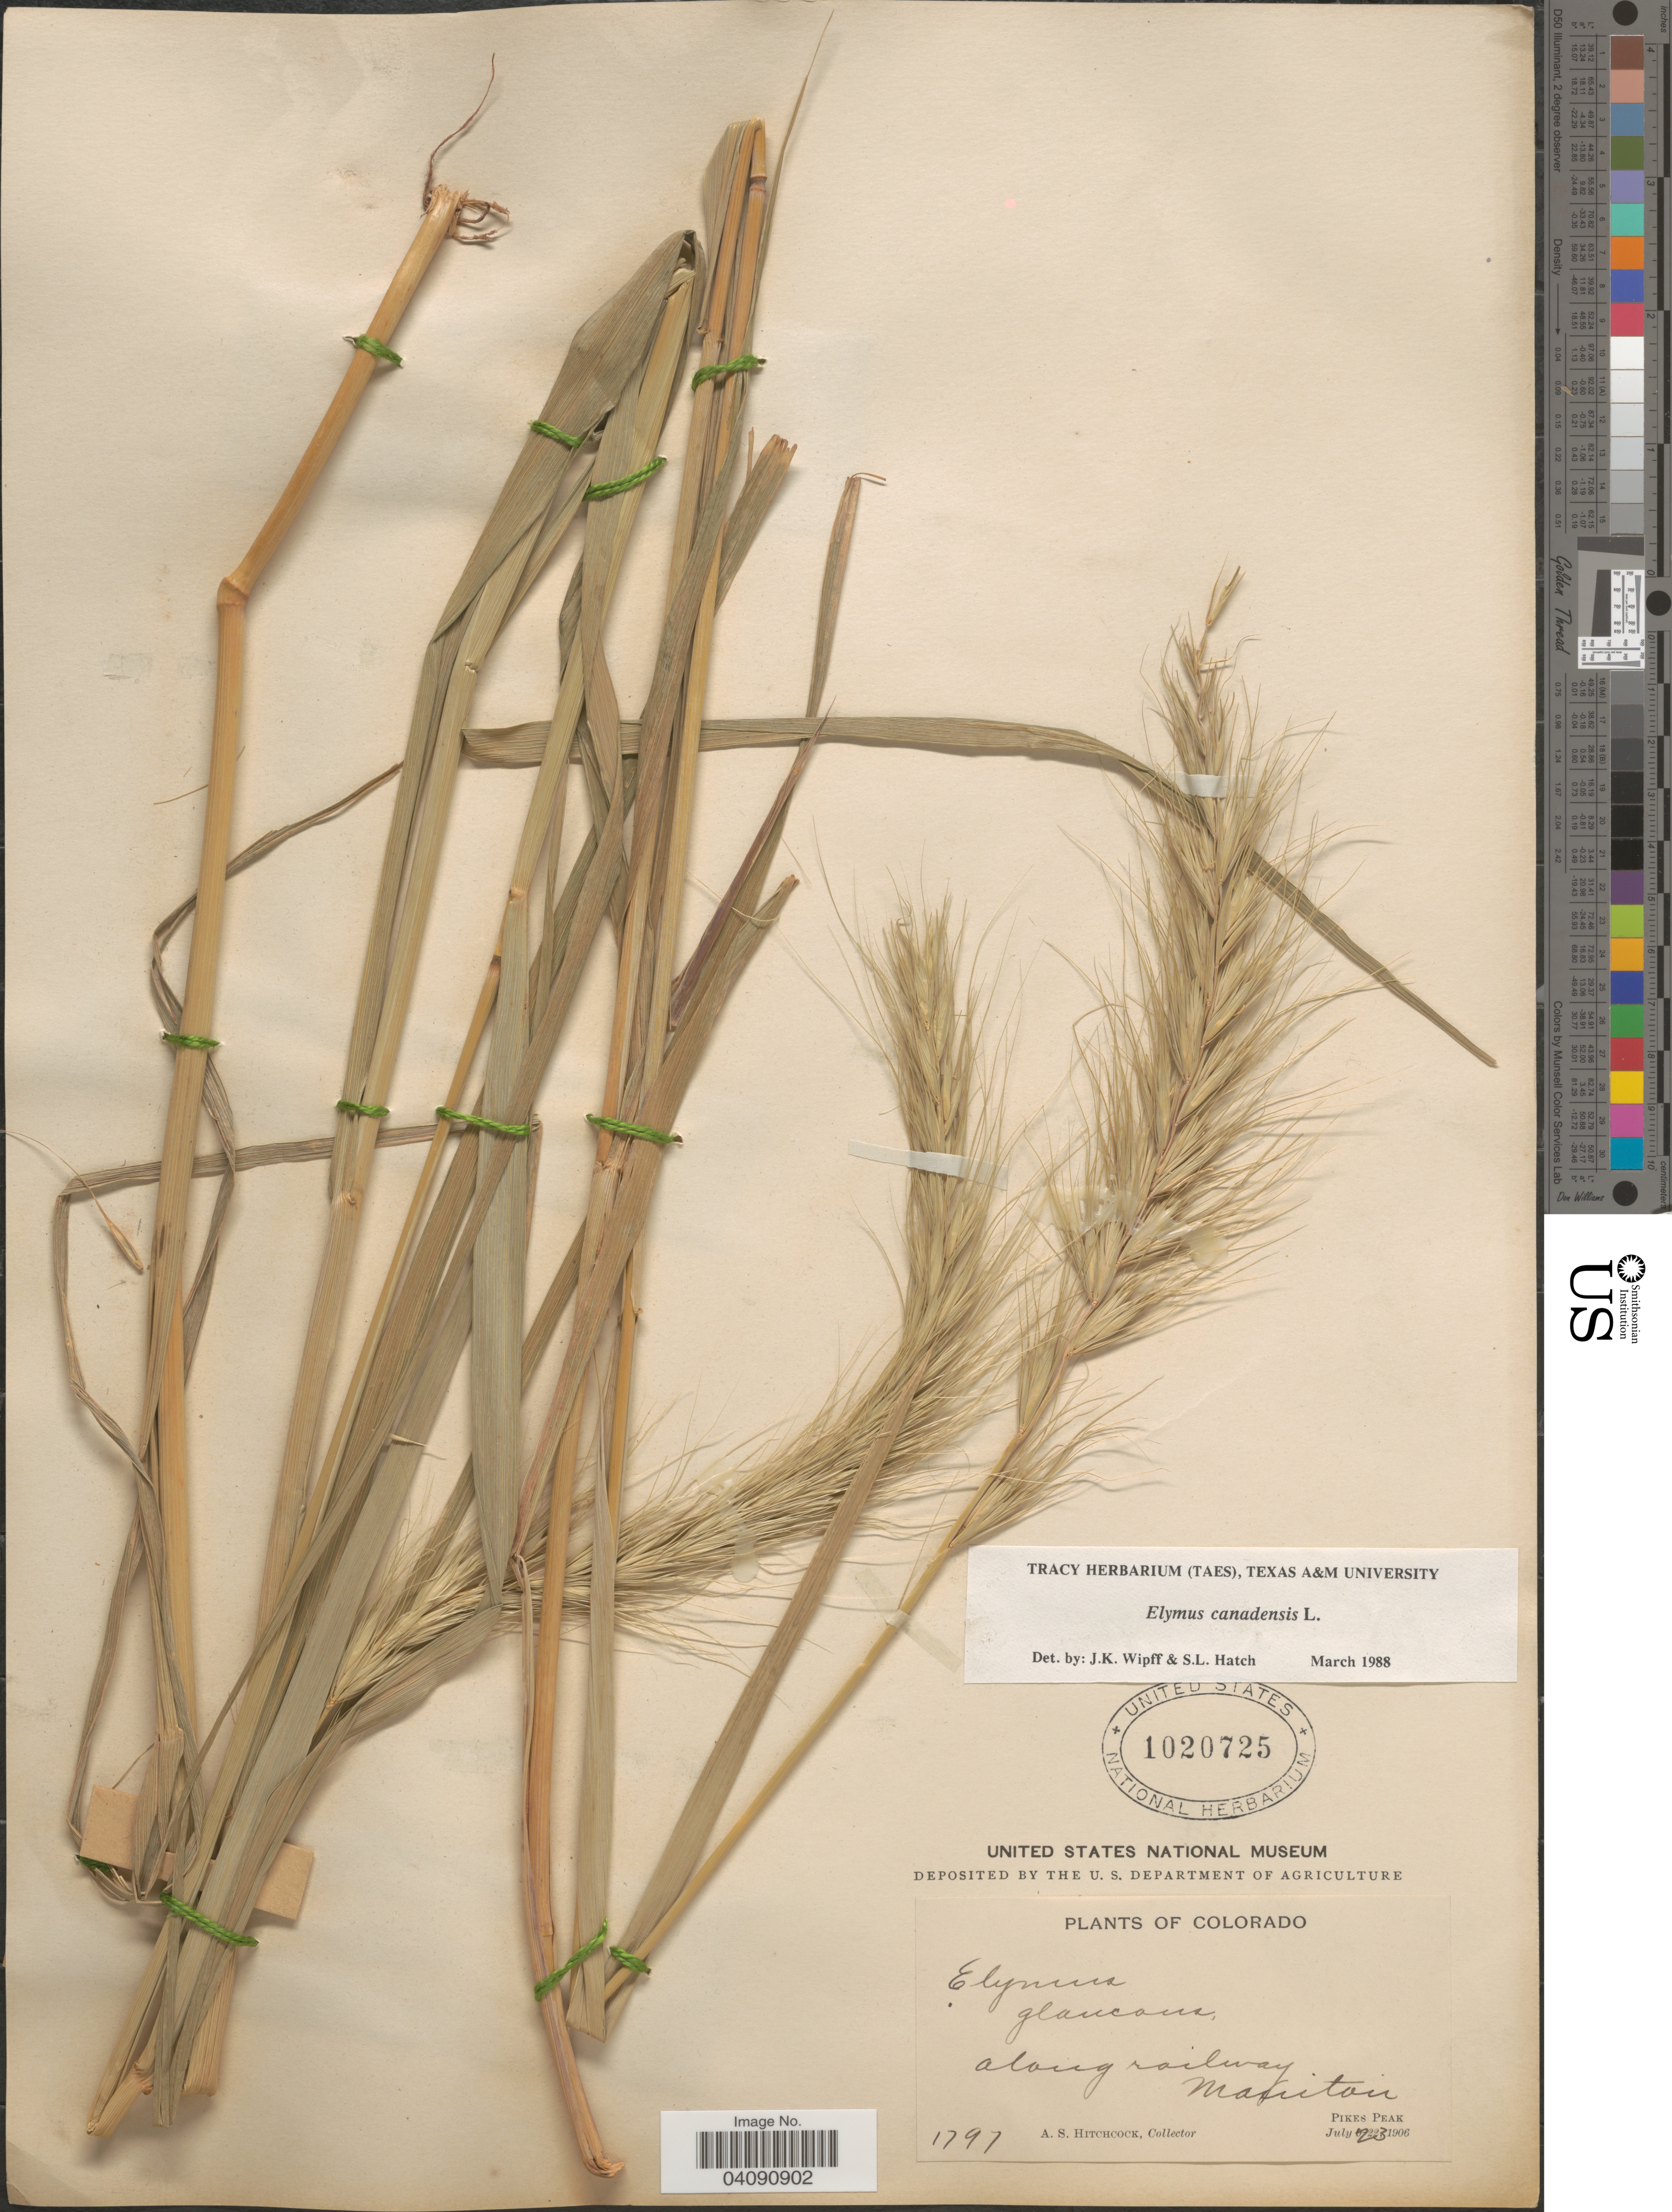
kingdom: Plantae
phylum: Tracheophyta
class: Liliopsida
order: Poales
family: Poaceae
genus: Elymus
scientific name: Elymus canadensis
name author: L.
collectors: A. S. Hitchcock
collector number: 1797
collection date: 1906-07-23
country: United States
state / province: Colorado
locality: Along railway, Manitou. Pikes Peak.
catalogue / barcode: US 1020725